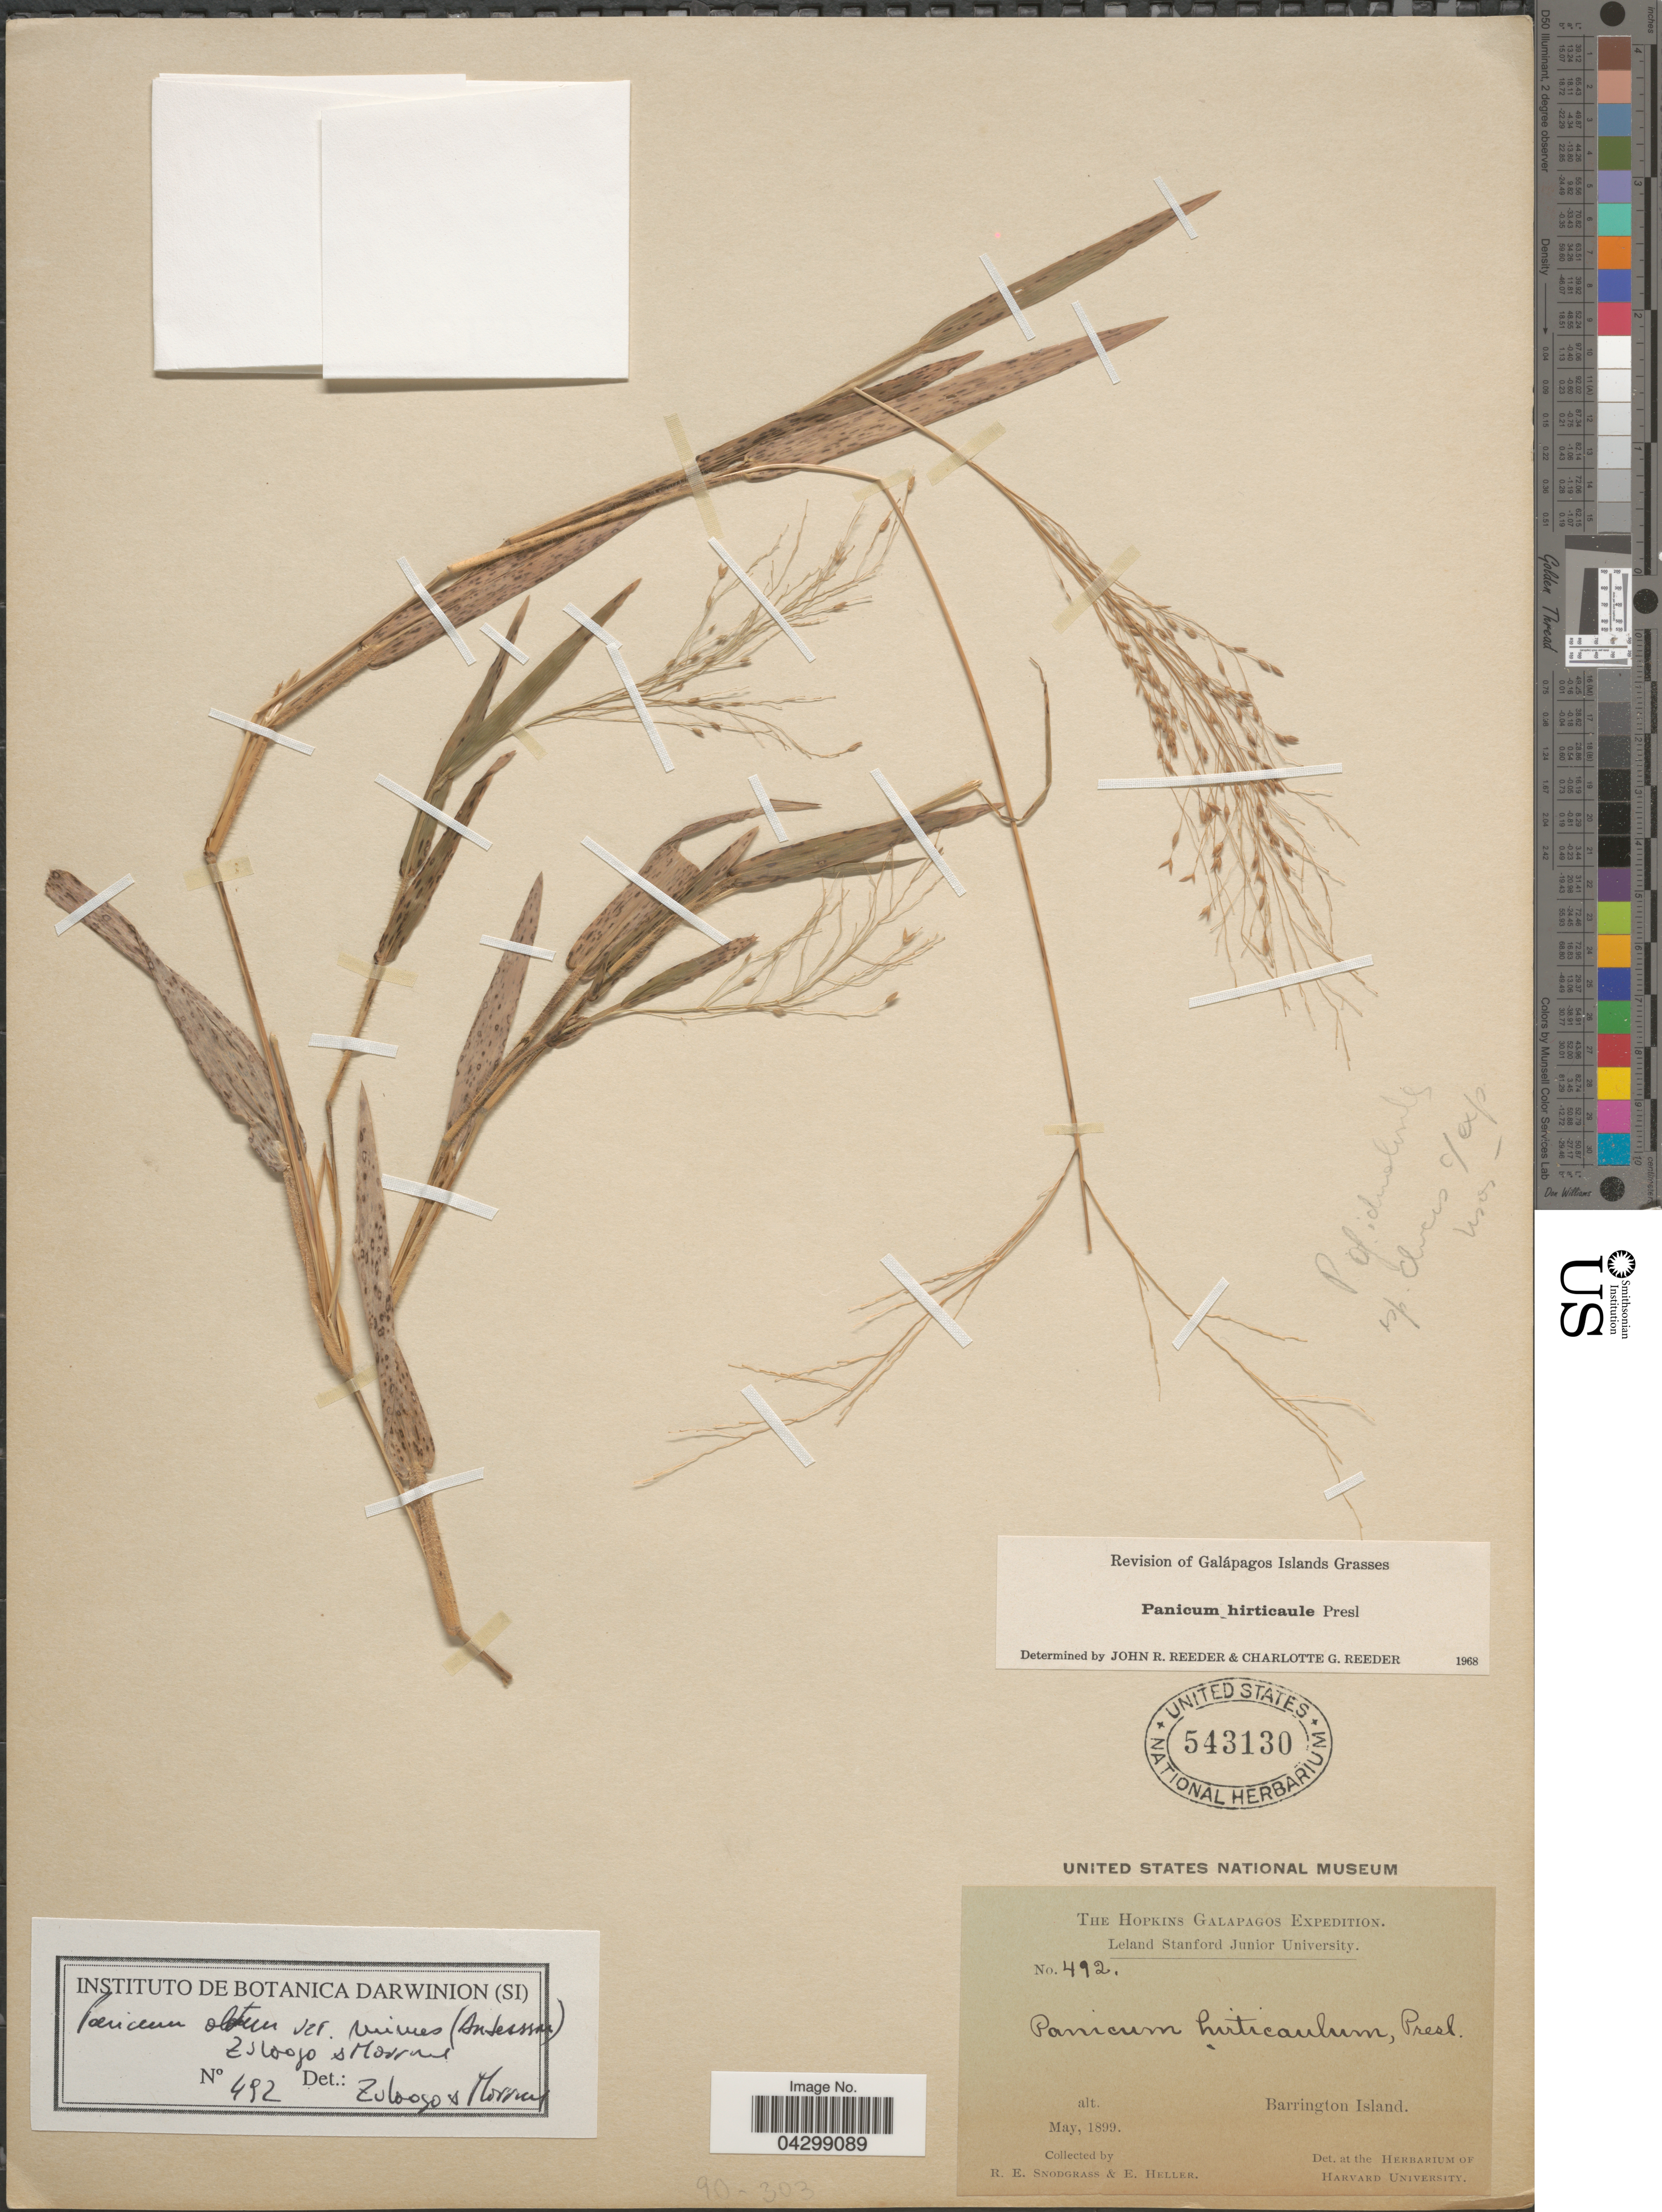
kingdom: Plantae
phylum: Tracheophyta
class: Liliopsida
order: Poales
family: Poaceae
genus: Panicum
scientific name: Panicum alatum var. minus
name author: Zuloaga & Morrone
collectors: R. E. Snodgrass & E. Heller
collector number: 492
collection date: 1899-05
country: Ecuador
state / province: Colón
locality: The Hopkins Galapagos Expedition. Barrington Island.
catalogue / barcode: US 543130